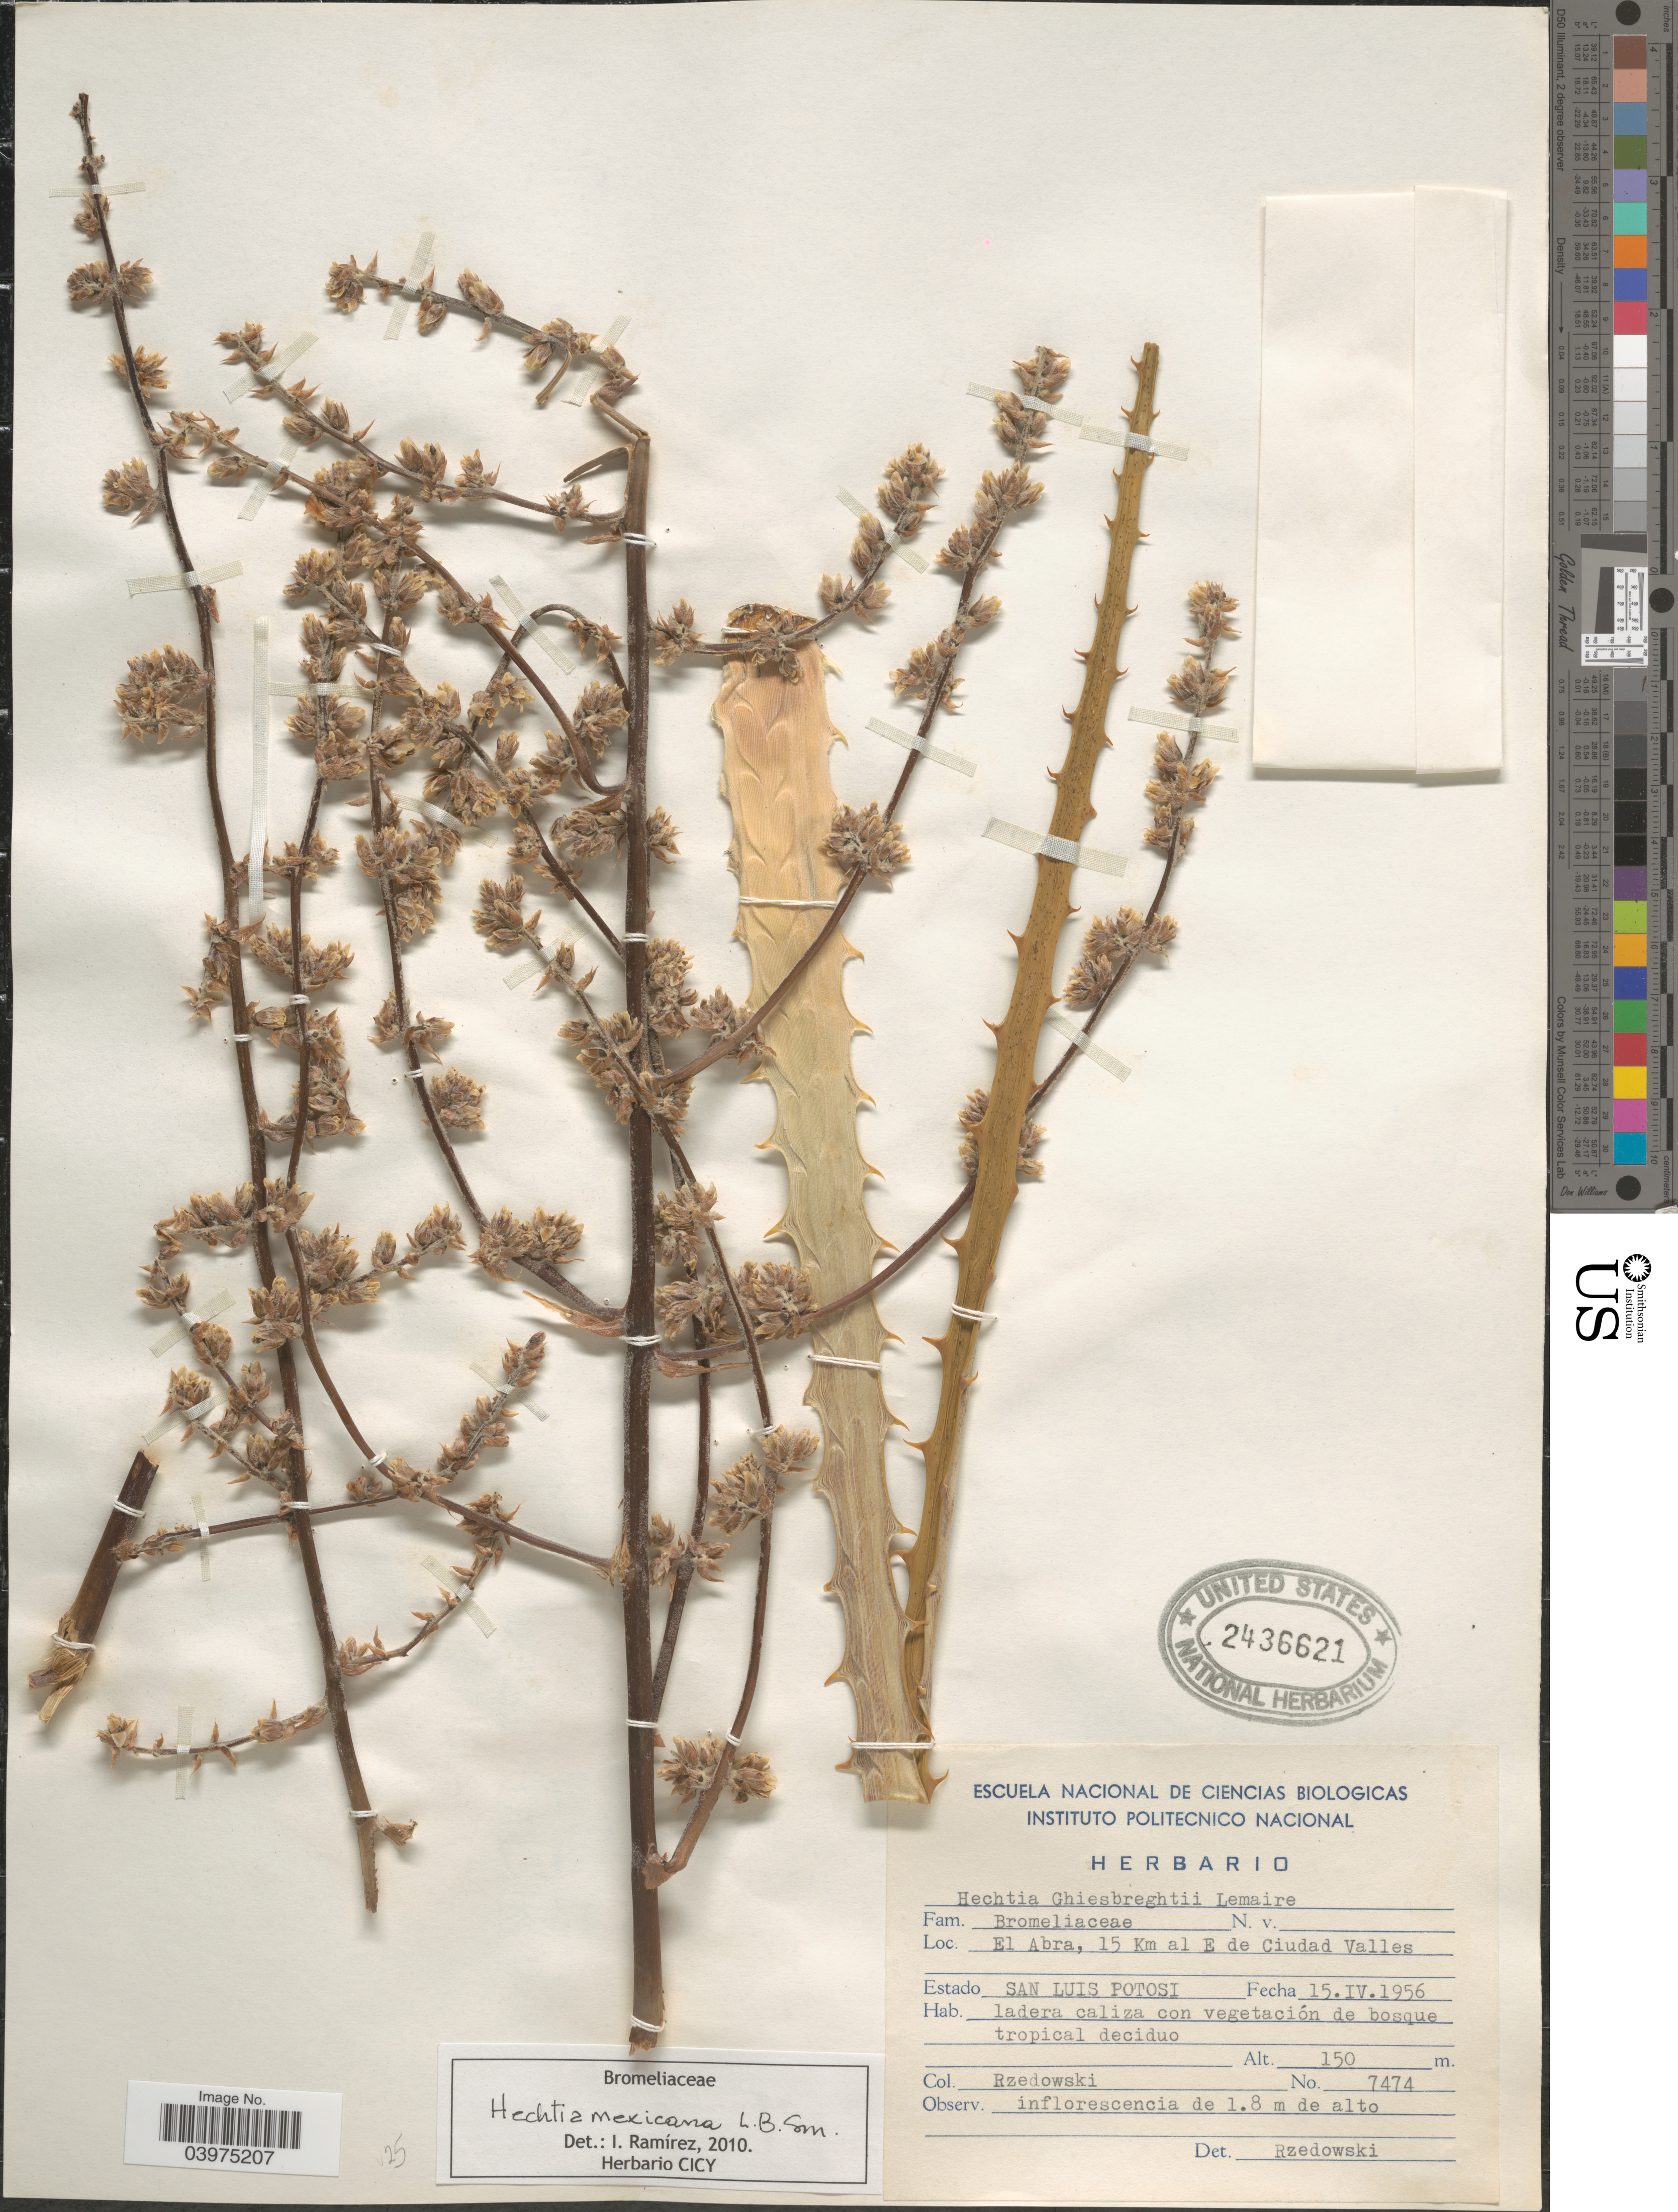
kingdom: Plantae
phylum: Tracheophyta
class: Liliopsida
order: Poales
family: Bromeliaceae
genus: Hechtia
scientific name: Hechtia mexicana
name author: L.B. Sm.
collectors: Rzedowski, --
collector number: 7474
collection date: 1956-04-15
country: Mexico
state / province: San Luis Potosí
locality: El Abra, 15 Km al E de Ciudad Valles.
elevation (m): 150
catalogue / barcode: US 2436621